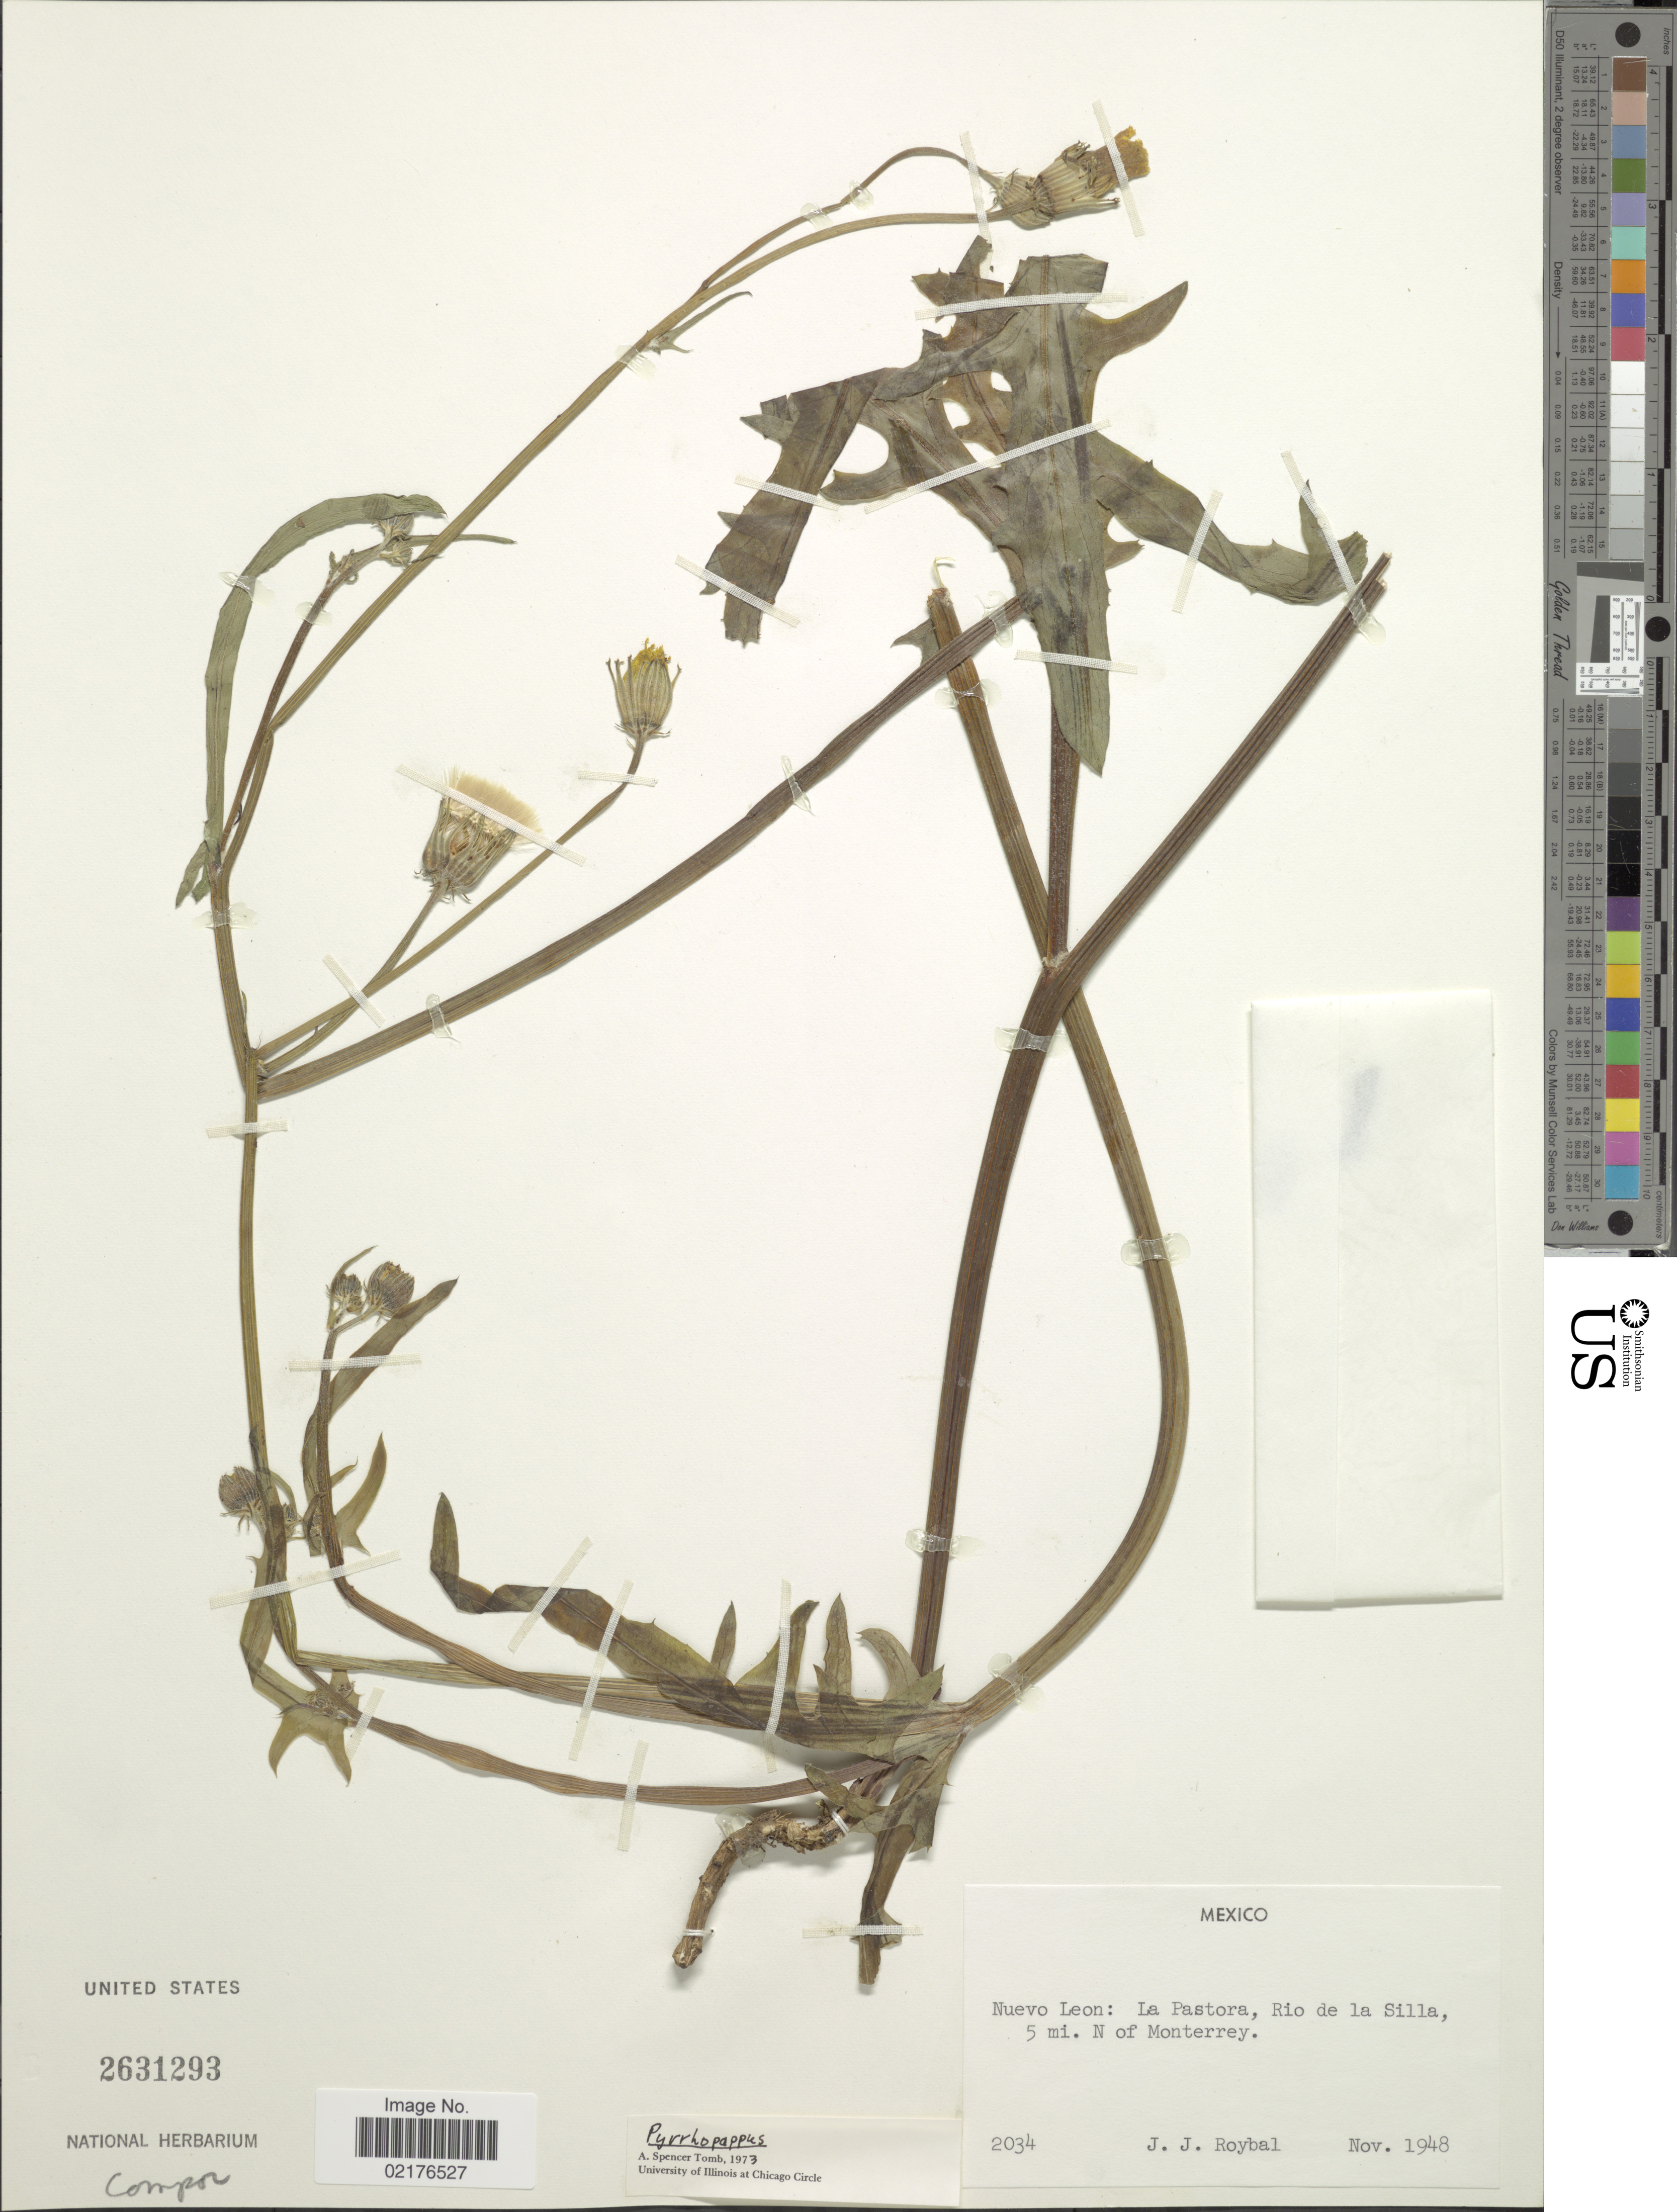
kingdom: Plantae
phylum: Tracheophyta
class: Magnoliopsida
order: Asterales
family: Asteraceae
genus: Pyrrhopappus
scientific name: Pyrrhopappus sp.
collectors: J. J. Roybal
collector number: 2034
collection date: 1948-11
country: Mexico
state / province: Nuevo León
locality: Nuevo Leon: La Pastora, Rio de la Silla 5 mi. N. of Monterrey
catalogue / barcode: US 2631293